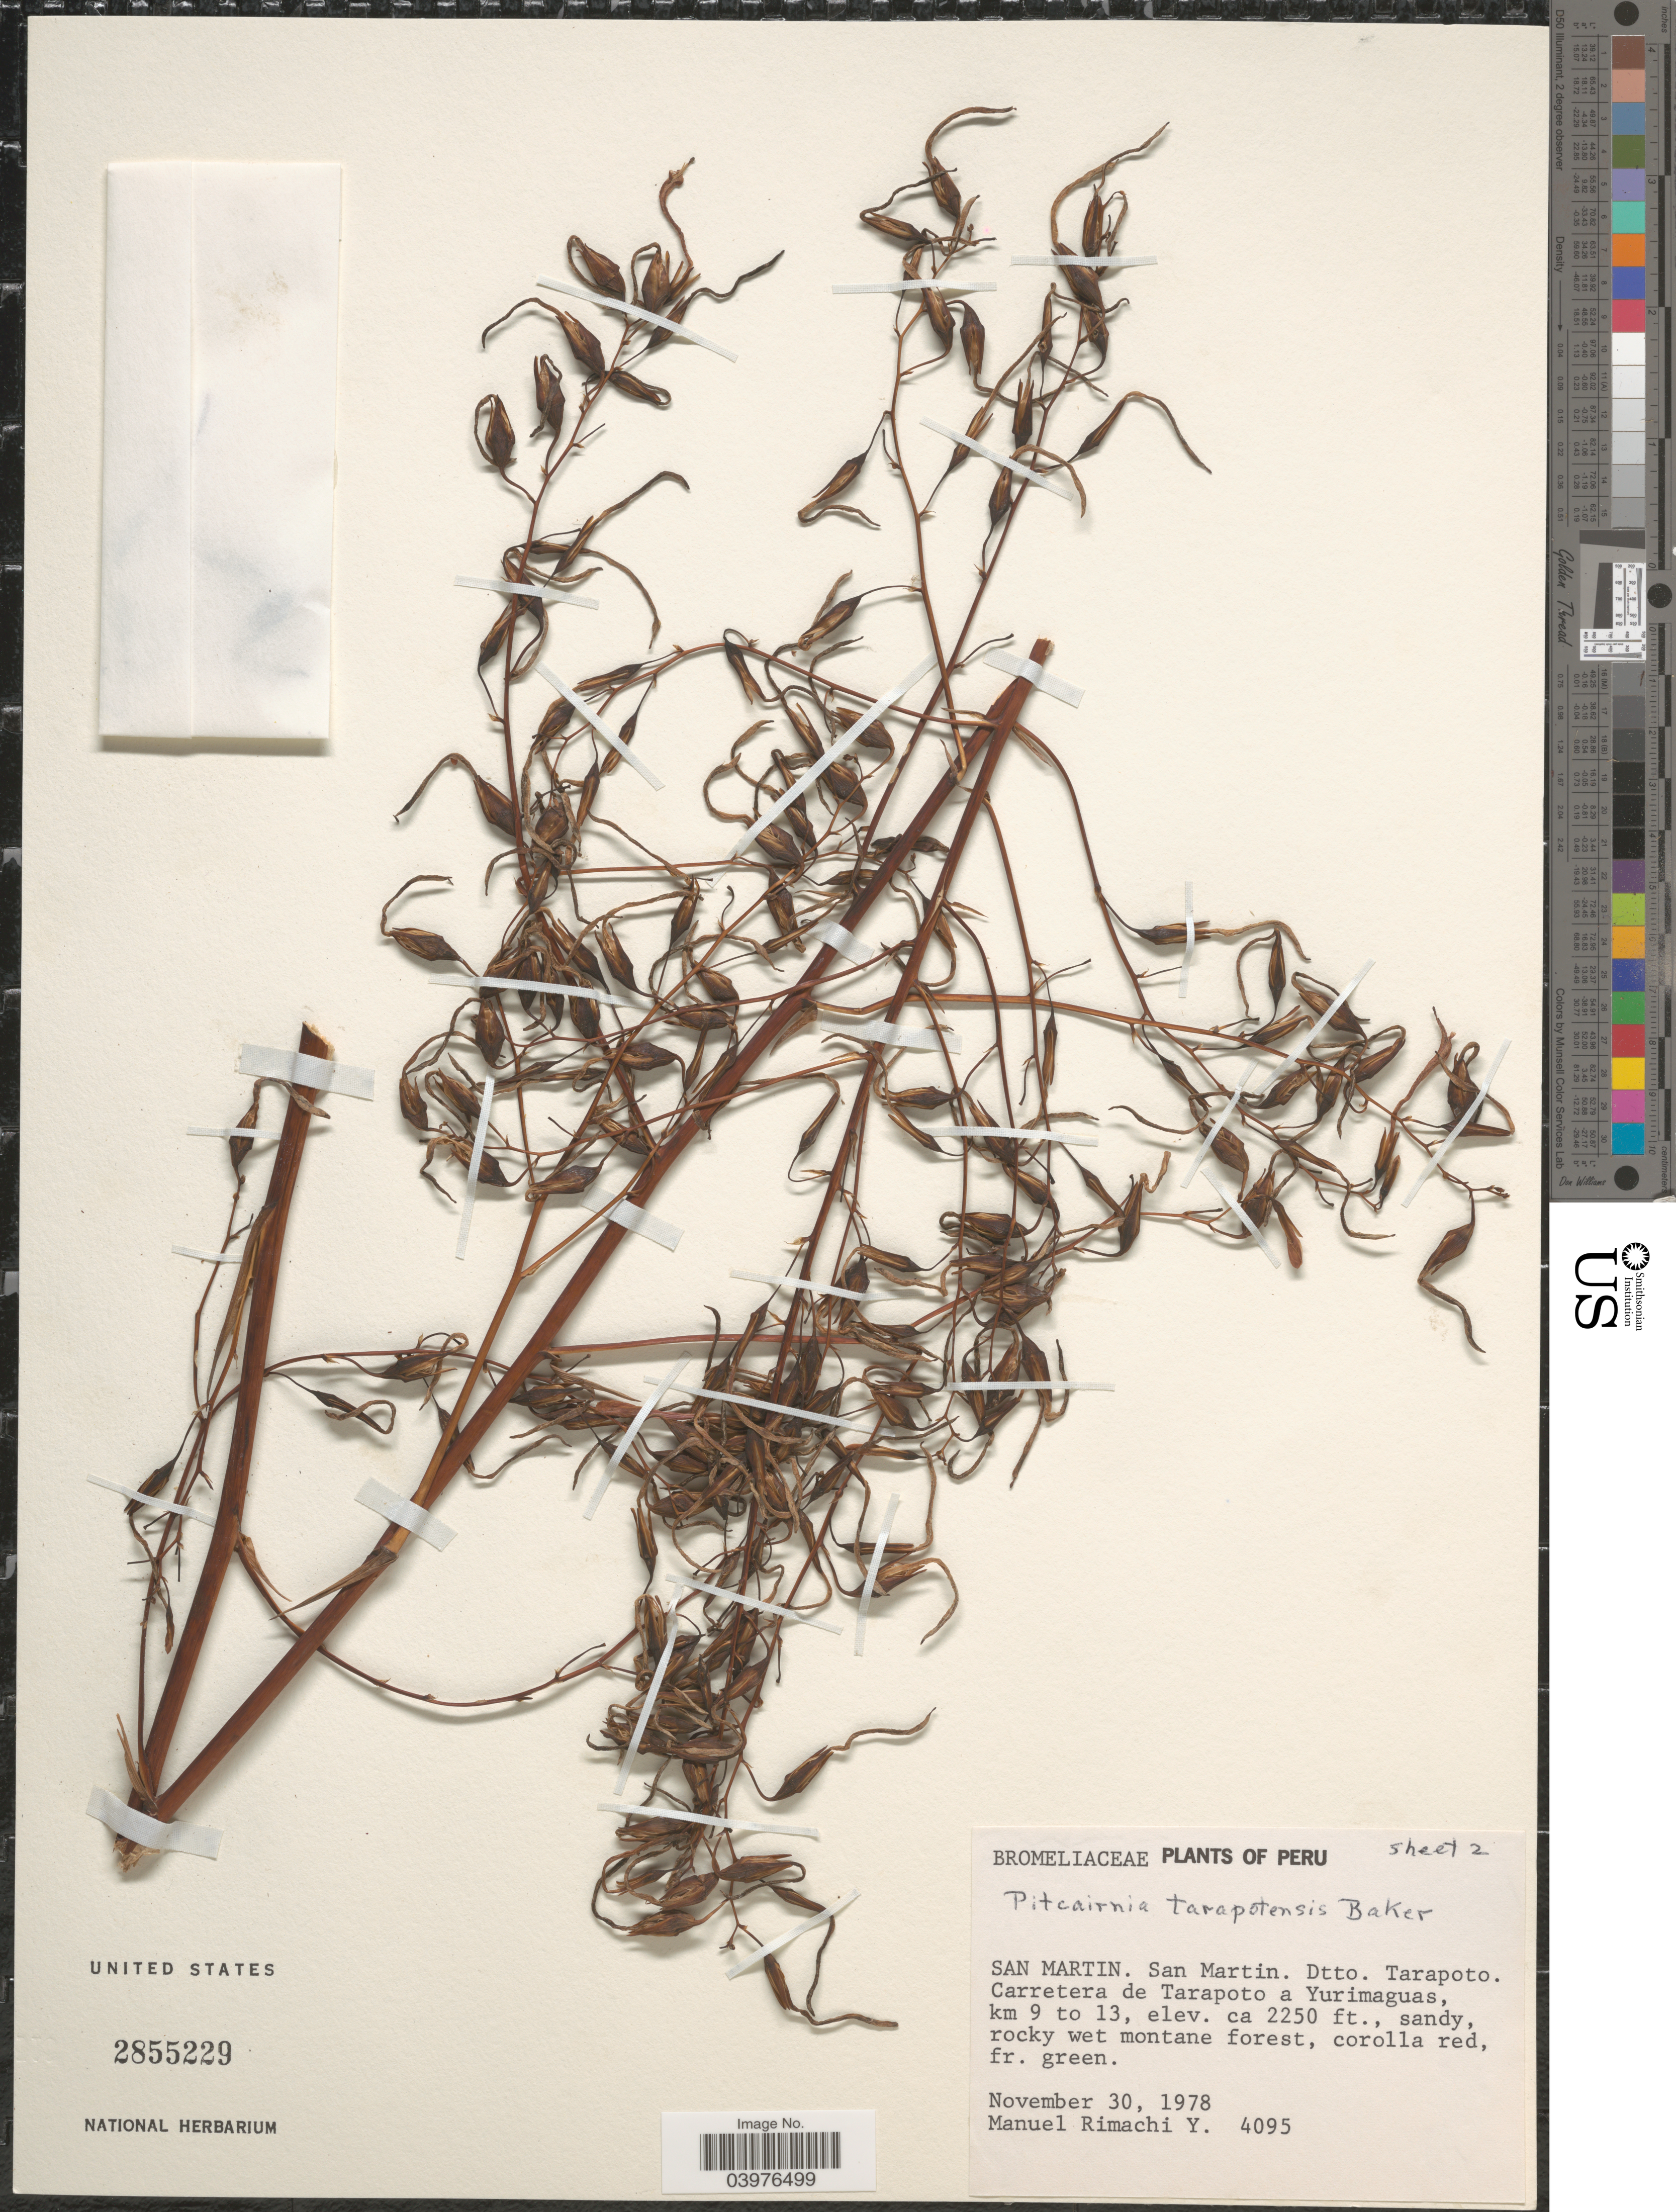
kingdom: Plantae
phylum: Tracheophyta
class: Liliopsida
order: Poales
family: Bromeliaceae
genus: Pitcairnia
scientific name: Pitcairnia tarapotensis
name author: Baker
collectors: M. Rimachi Y.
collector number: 4095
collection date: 1978-11-30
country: Peru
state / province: San Martín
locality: San Martin. Dtto. Tarapoto. Carretera de Tarapoto a Yurimaguas, km 9 to 13.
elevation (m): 686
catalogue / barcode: US 2855229